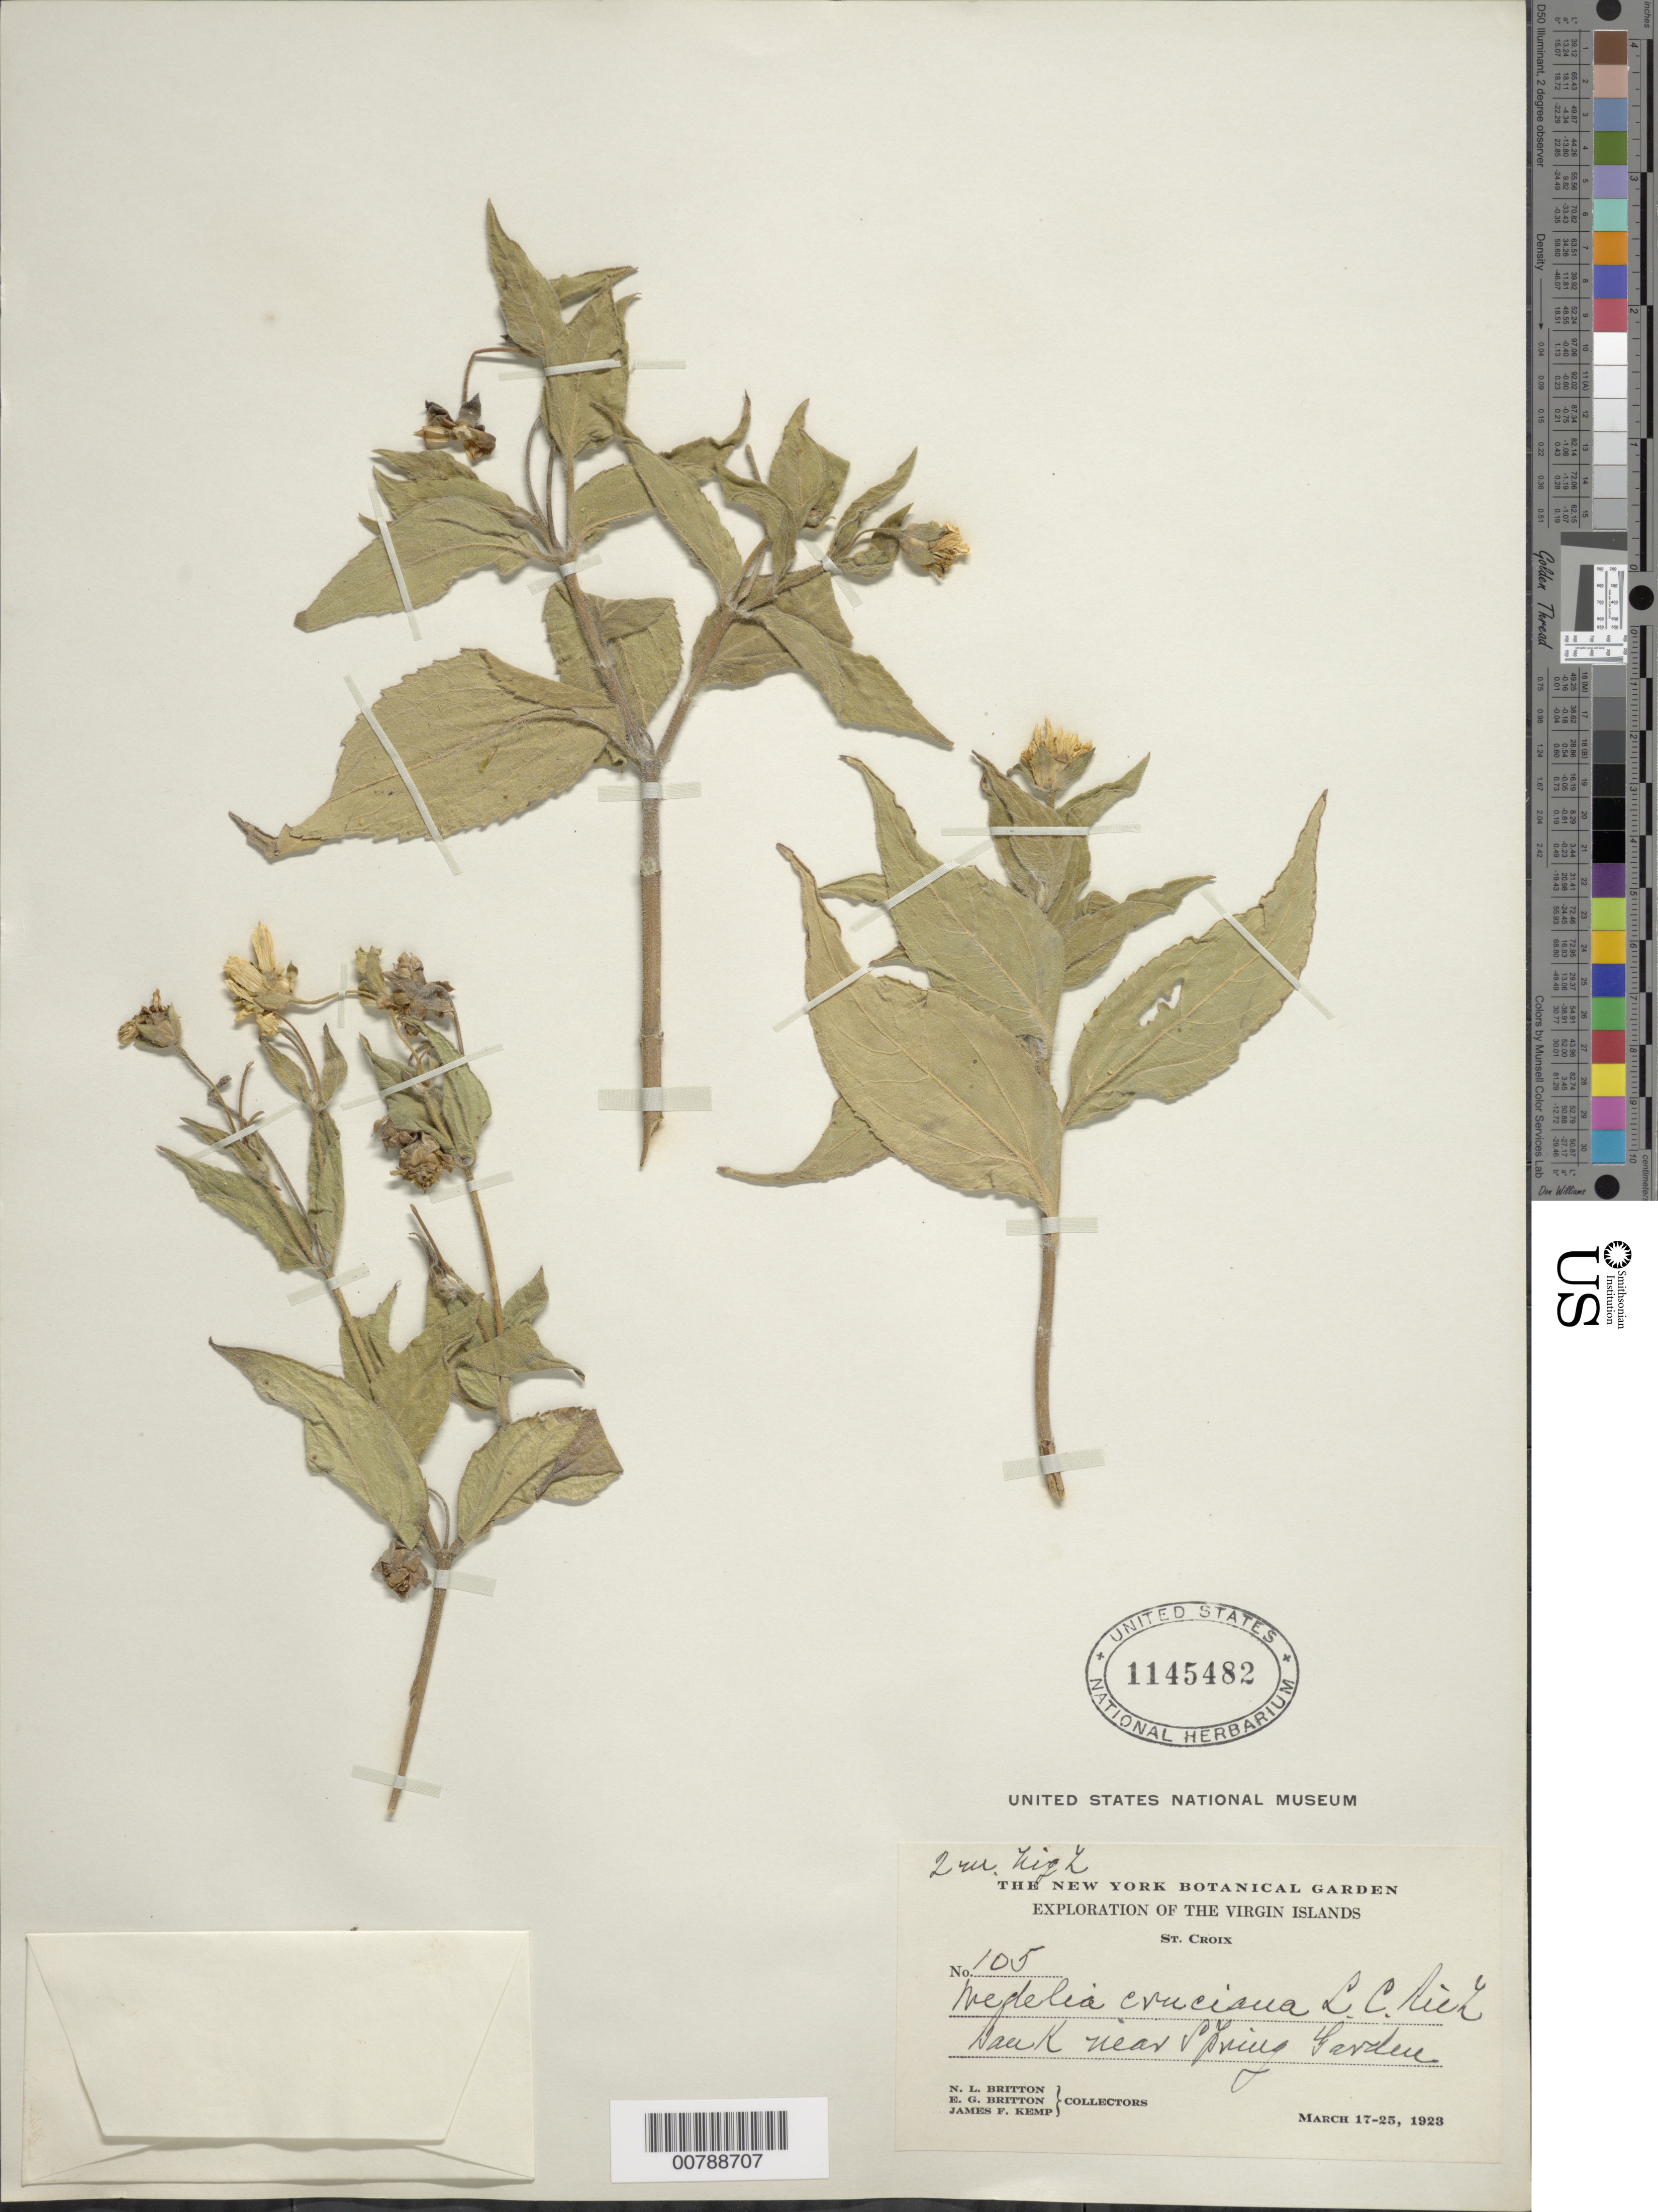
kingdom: Plantae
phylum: Tracheophyta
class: Magnoliopsida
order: Asterales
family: Asteraceae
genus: Wedelia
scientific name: Wedelia calycina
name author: Rich.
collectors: N. Britton, E. G. Britton & J. F. Kemp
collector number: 105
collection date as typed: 17 Mar 1923 to 25 Mar 1923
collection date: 1923-03-17/1923-03-25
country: U.S. Virgin Islands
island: St. Croix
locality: Bank near Spring Garden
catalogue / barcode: US 1145482